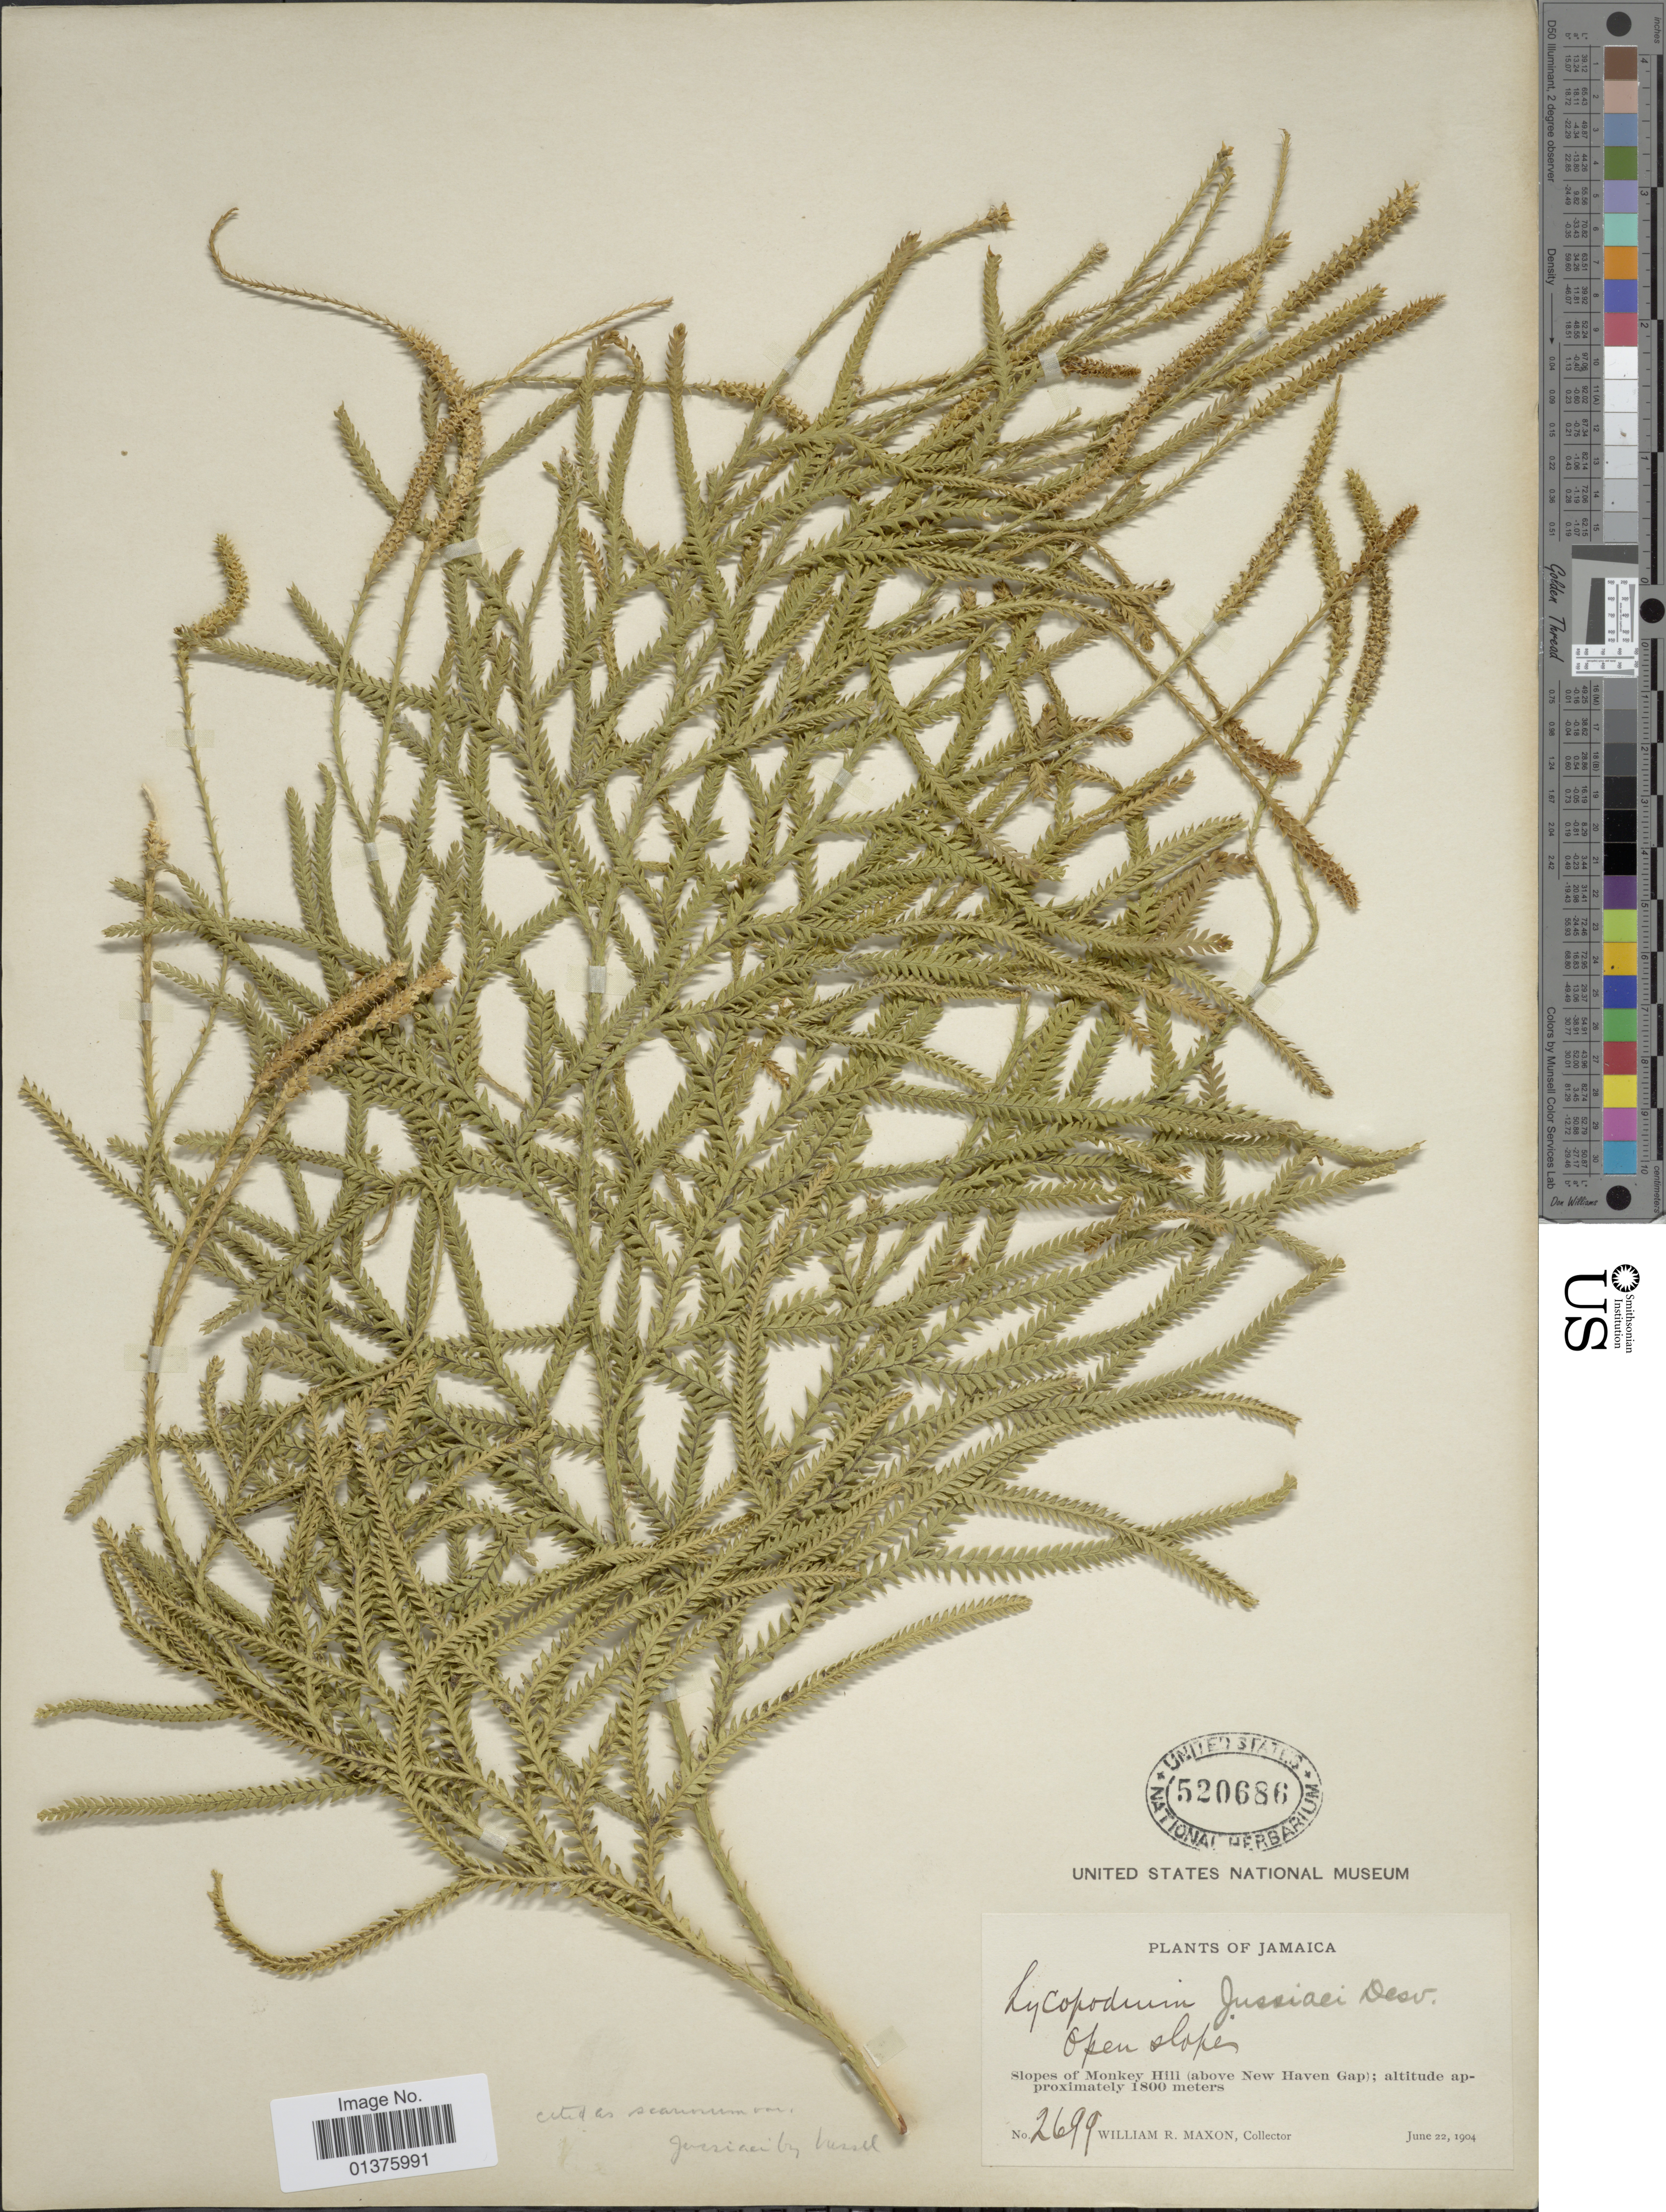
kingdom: Plantae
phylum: Tracheophyta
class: Lycopodiopsida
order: Lycopodiales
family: Lycopodiaceae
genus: Diphasium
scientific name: Diphasium jussiaei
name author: (Desv.) C. Presl ex Rothm.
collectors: W. R. Maxon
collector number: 2699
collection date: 1904-06-22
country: Jamaica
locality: Slopes of Monkey Hill(above New Haven Hap)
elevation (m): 1800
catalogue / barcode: US 520686